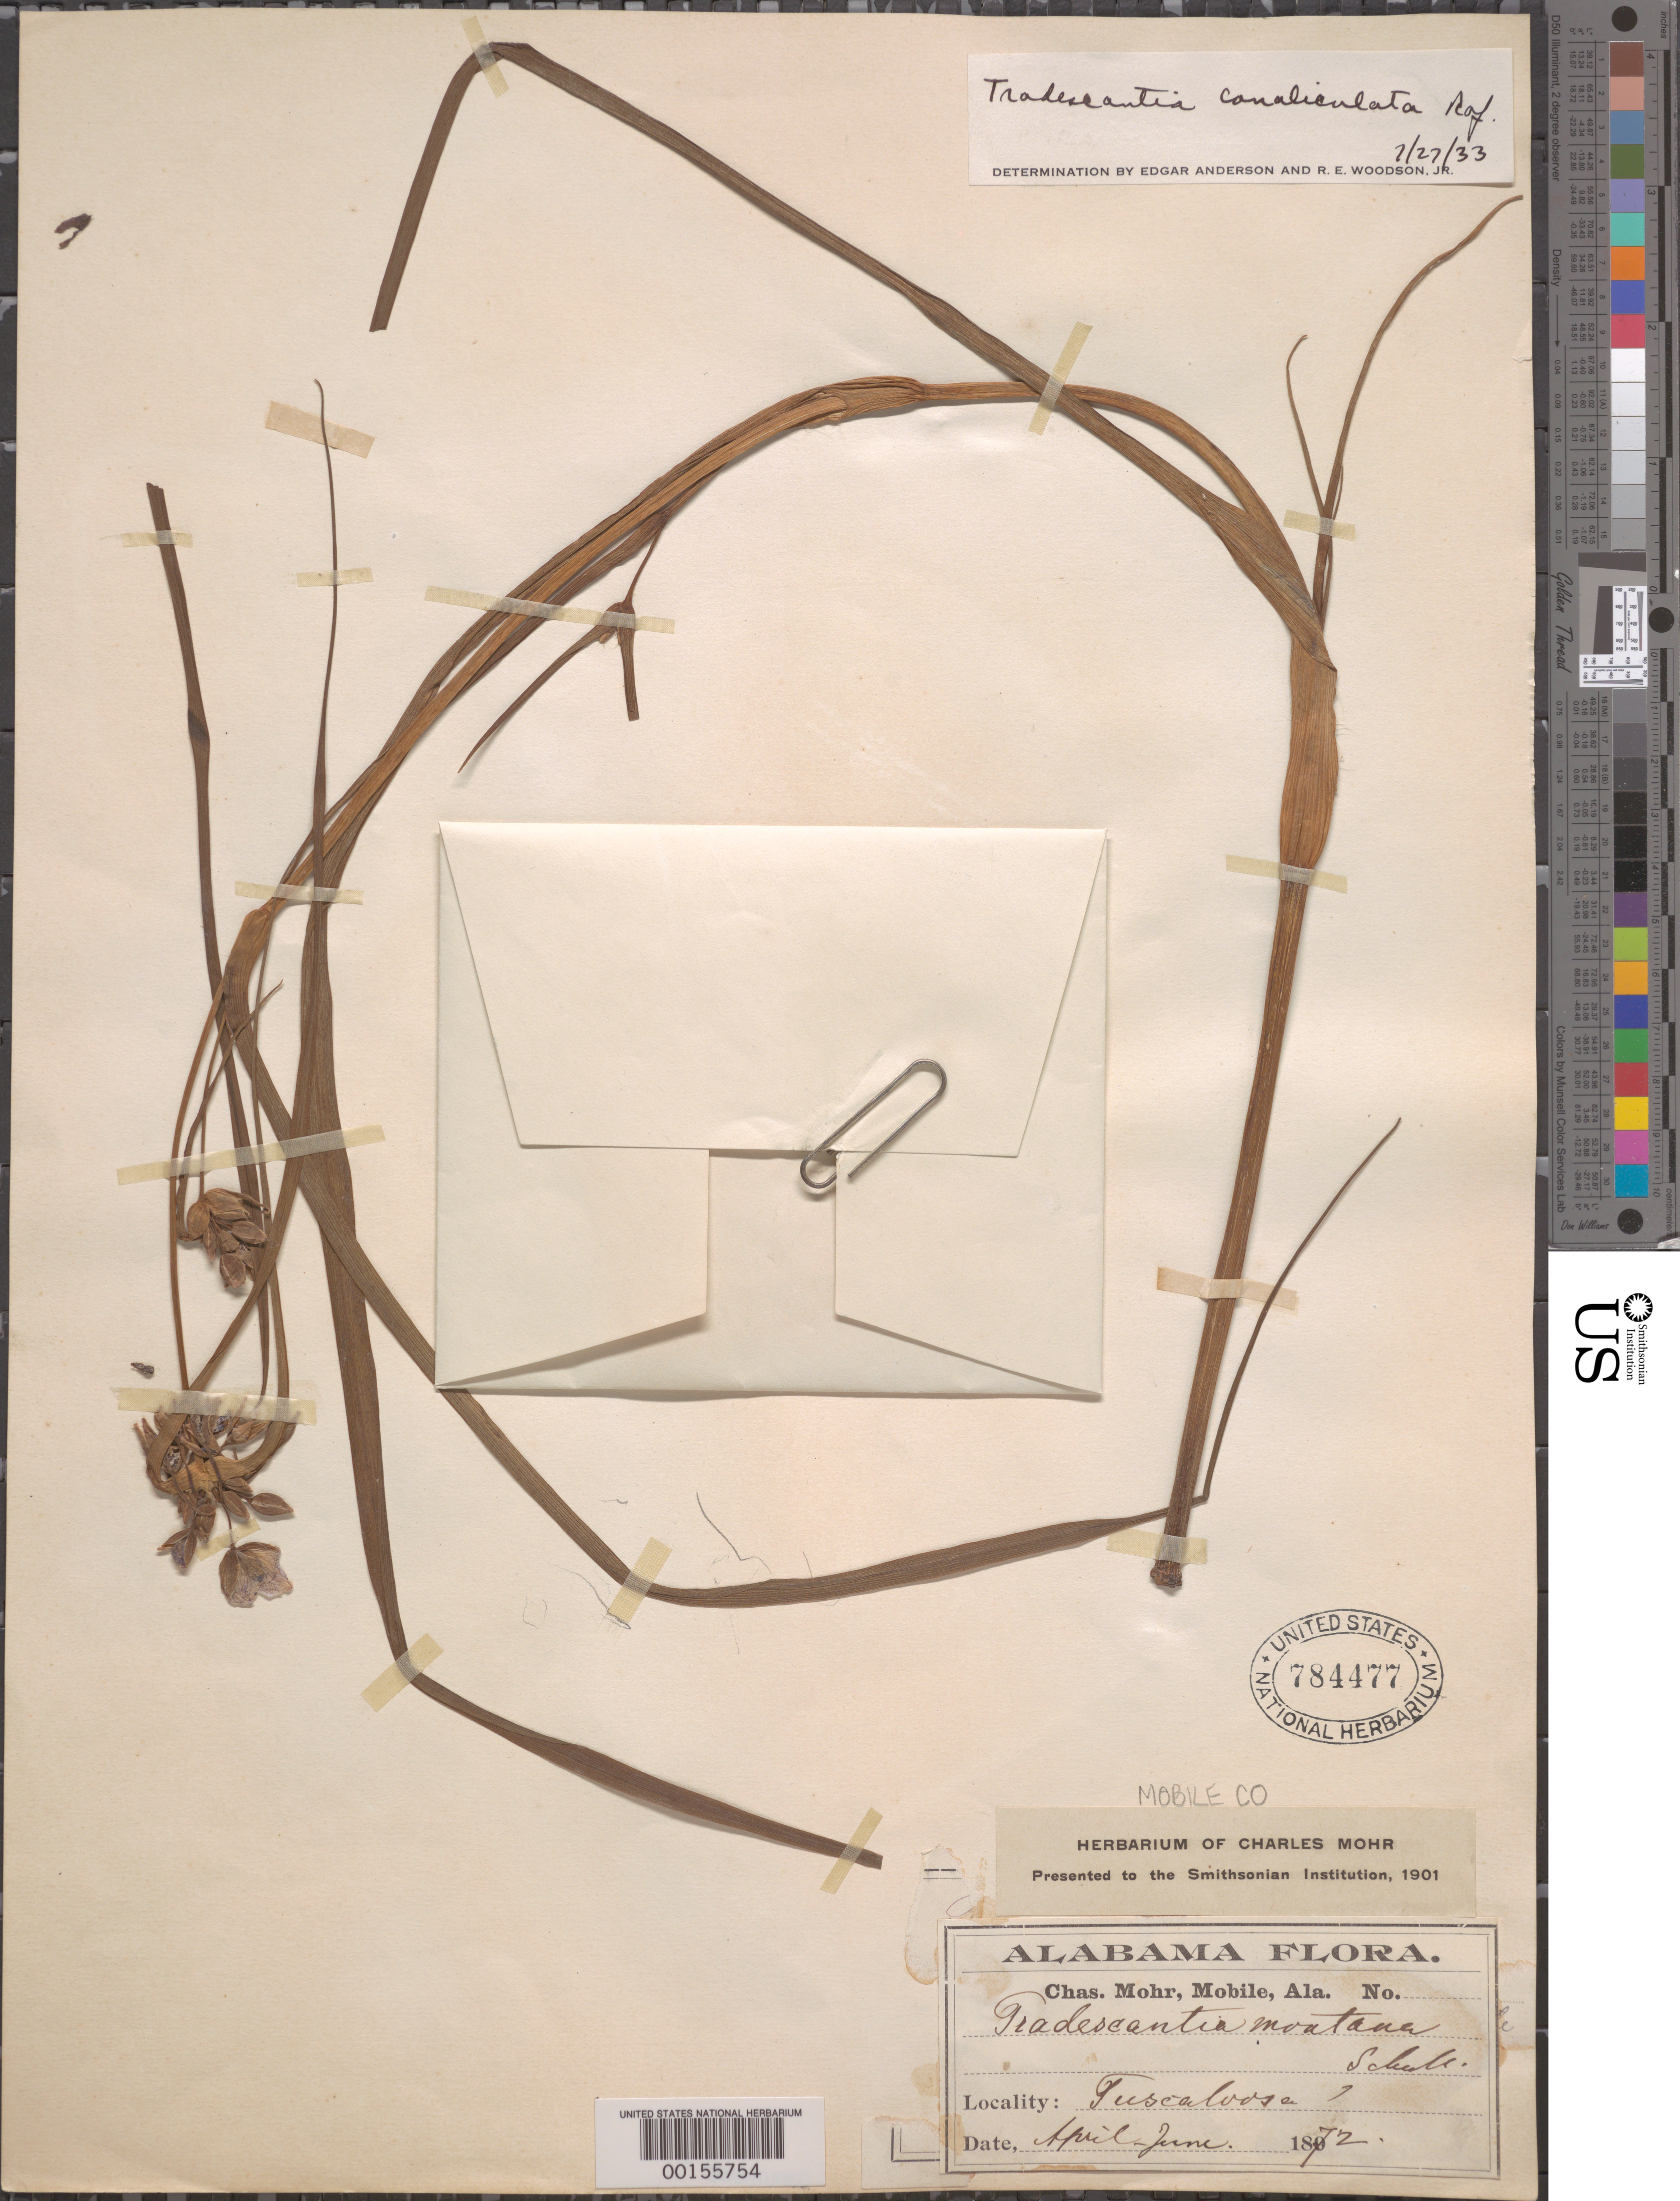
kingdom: Plantae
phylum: Tracheophyta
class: Liliopsida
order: Commelinales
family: Commelinaceae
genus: Tradescantia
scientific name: Tradescantia ohiensis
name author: Raf.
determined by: Woodward, R. E.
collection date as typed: Apr 1872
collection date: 1872-04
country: United States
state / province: Alabama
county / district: Mobile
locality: Tuscaloosa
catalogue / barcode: US 784477